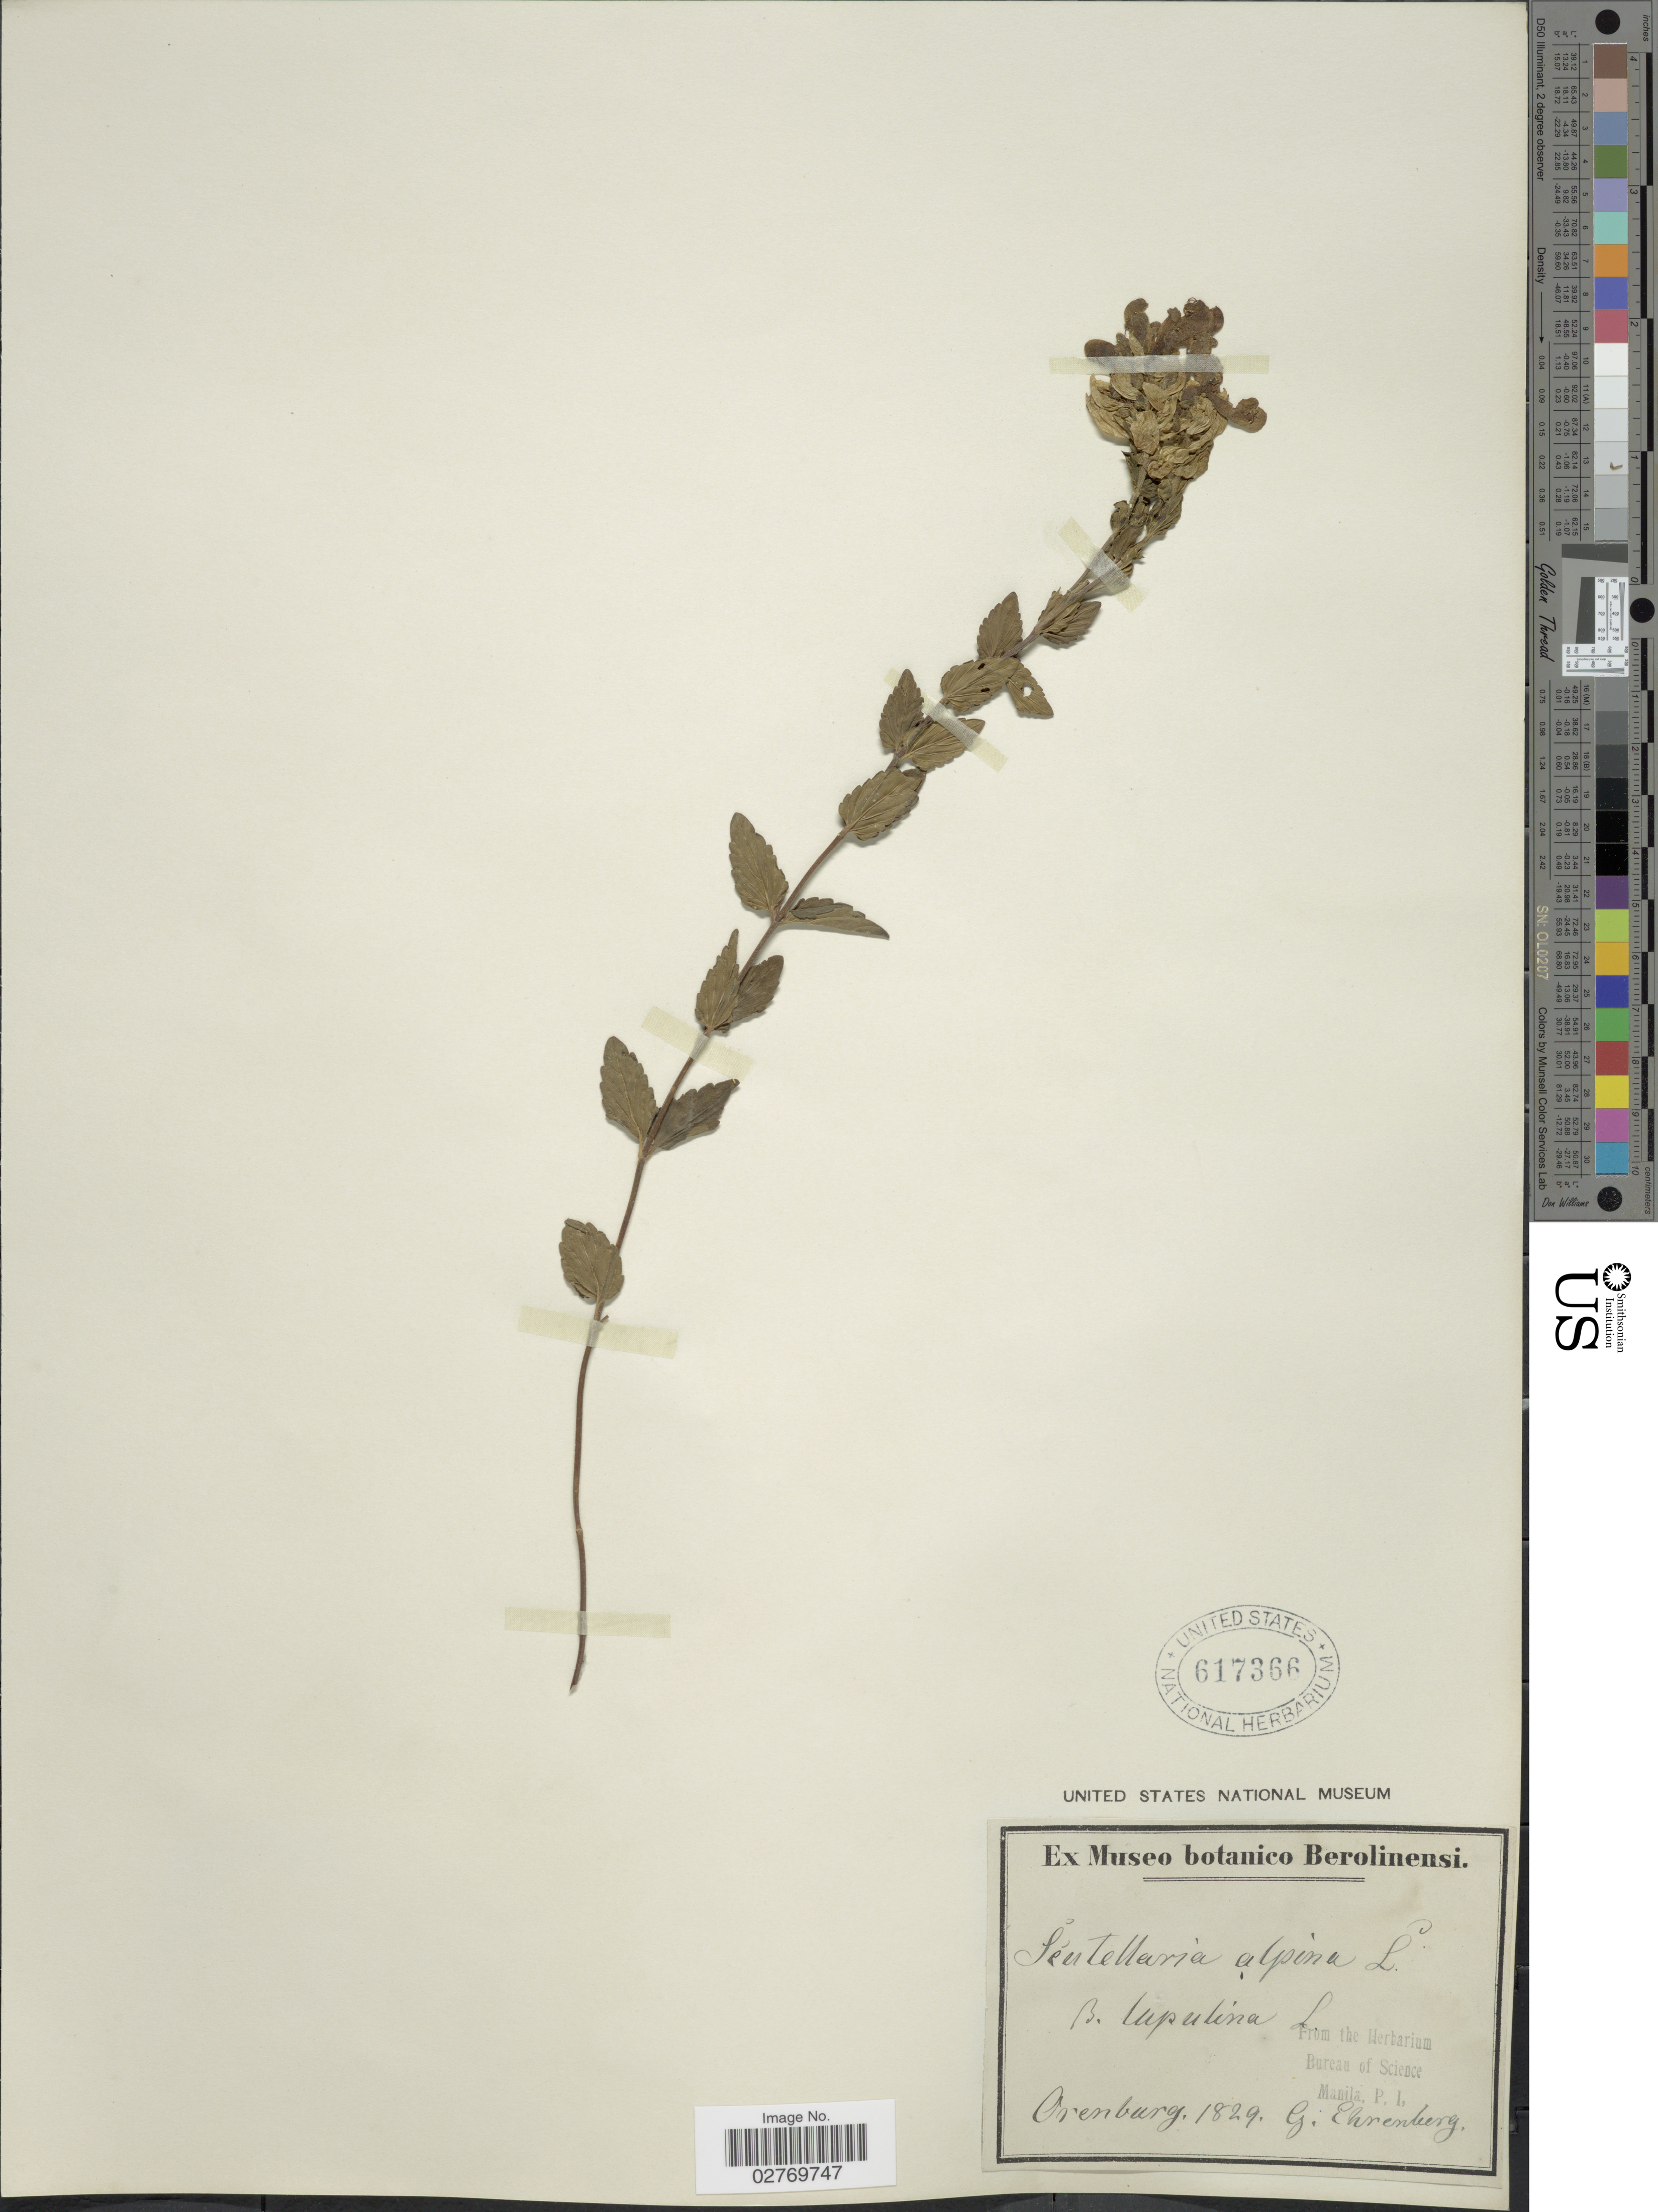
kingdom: Plantae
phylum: Tracheophyta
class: Magnoliopsida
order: Lamiales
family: Lamiaceae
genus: Scutellaria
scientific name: Scutellaria alpina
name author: L.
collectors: G. Ehrenberg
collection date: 1829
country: Russian Federation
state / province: Orenburg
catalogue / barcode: US 617366